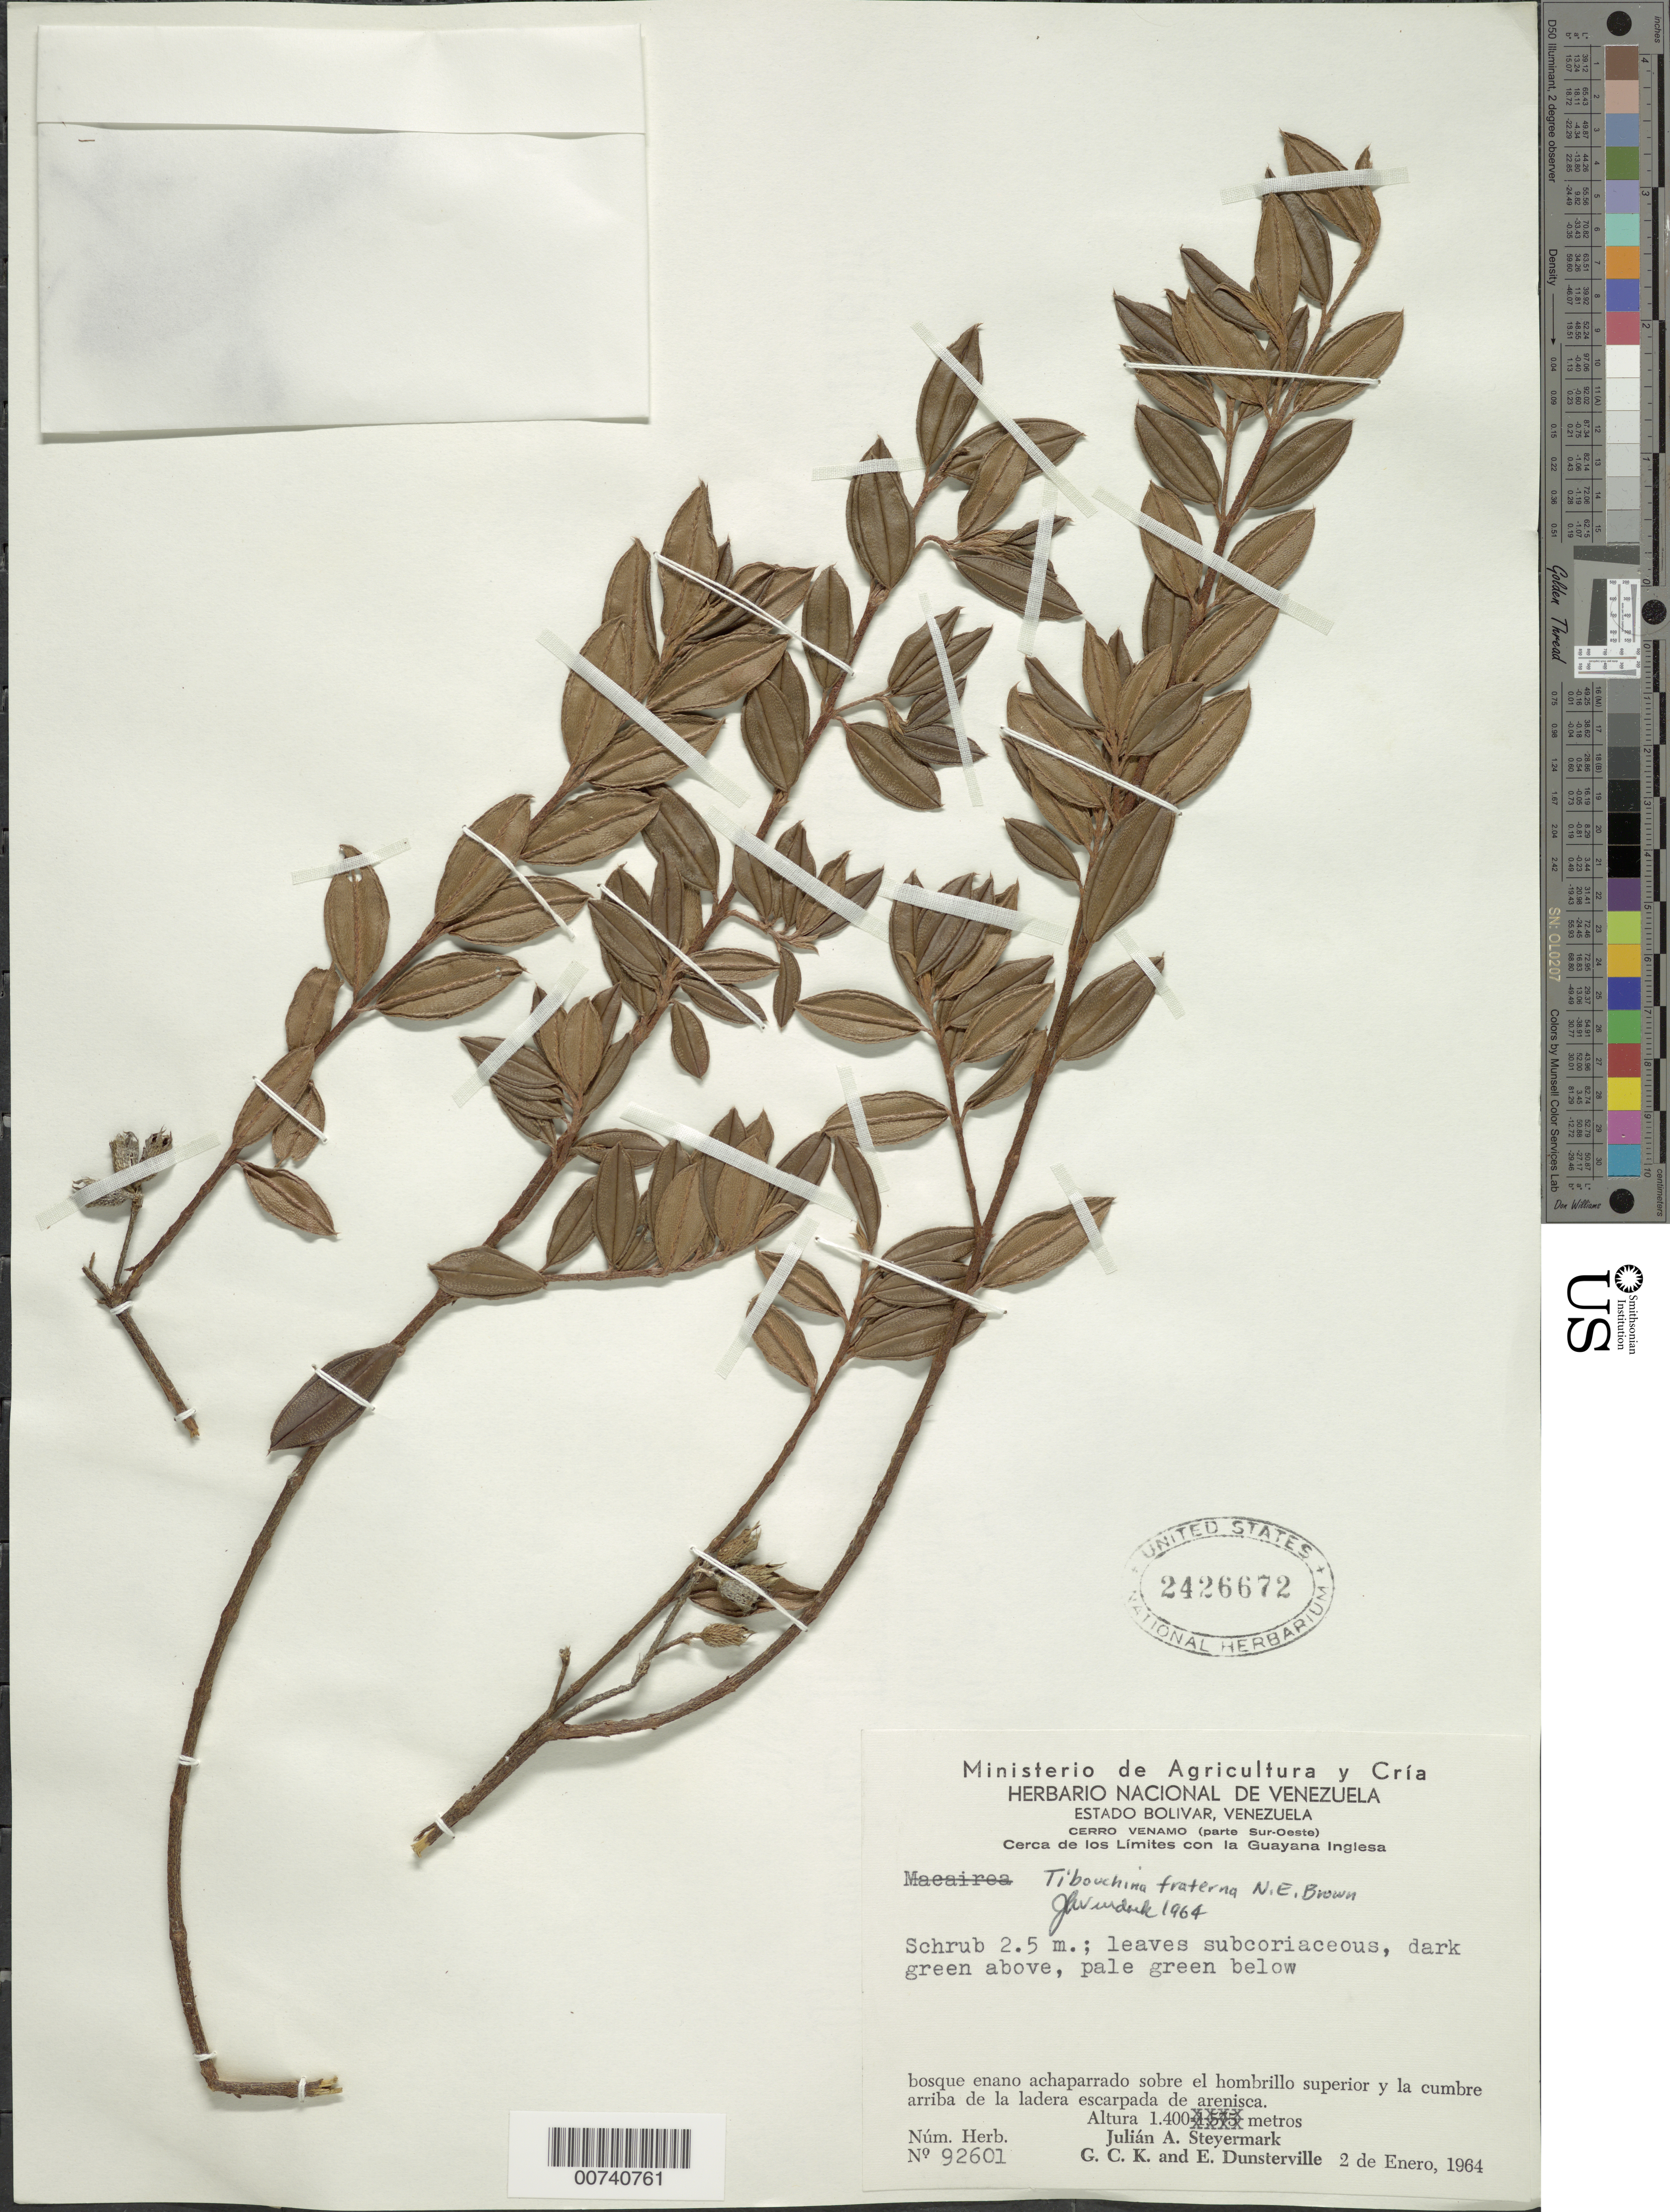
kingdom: Plantae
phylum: Tracheophyta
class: Magnoliopsida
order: Myrtales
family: Melastomataceae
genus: Tibouchina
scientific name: Tibouchina fraterna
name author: N.E. Br.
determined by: Wurdack, John J., (US), US (UNITED STATES)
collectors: J. Steyermark, G. C. K. Dunsterville & E. Dunsterville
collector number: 92601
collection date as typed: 2-Jan-64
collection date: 1964-01-02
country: Venezuela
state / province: Bolívar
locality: Cerro Venamo, cerca de los limites con la Guayana Inglesa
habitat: Bosque enano achaparrado sobre el hombrillo superior y la cumbre arriba de la ladera escarpada de arenisca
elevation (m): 1400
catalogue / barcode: US 2426672